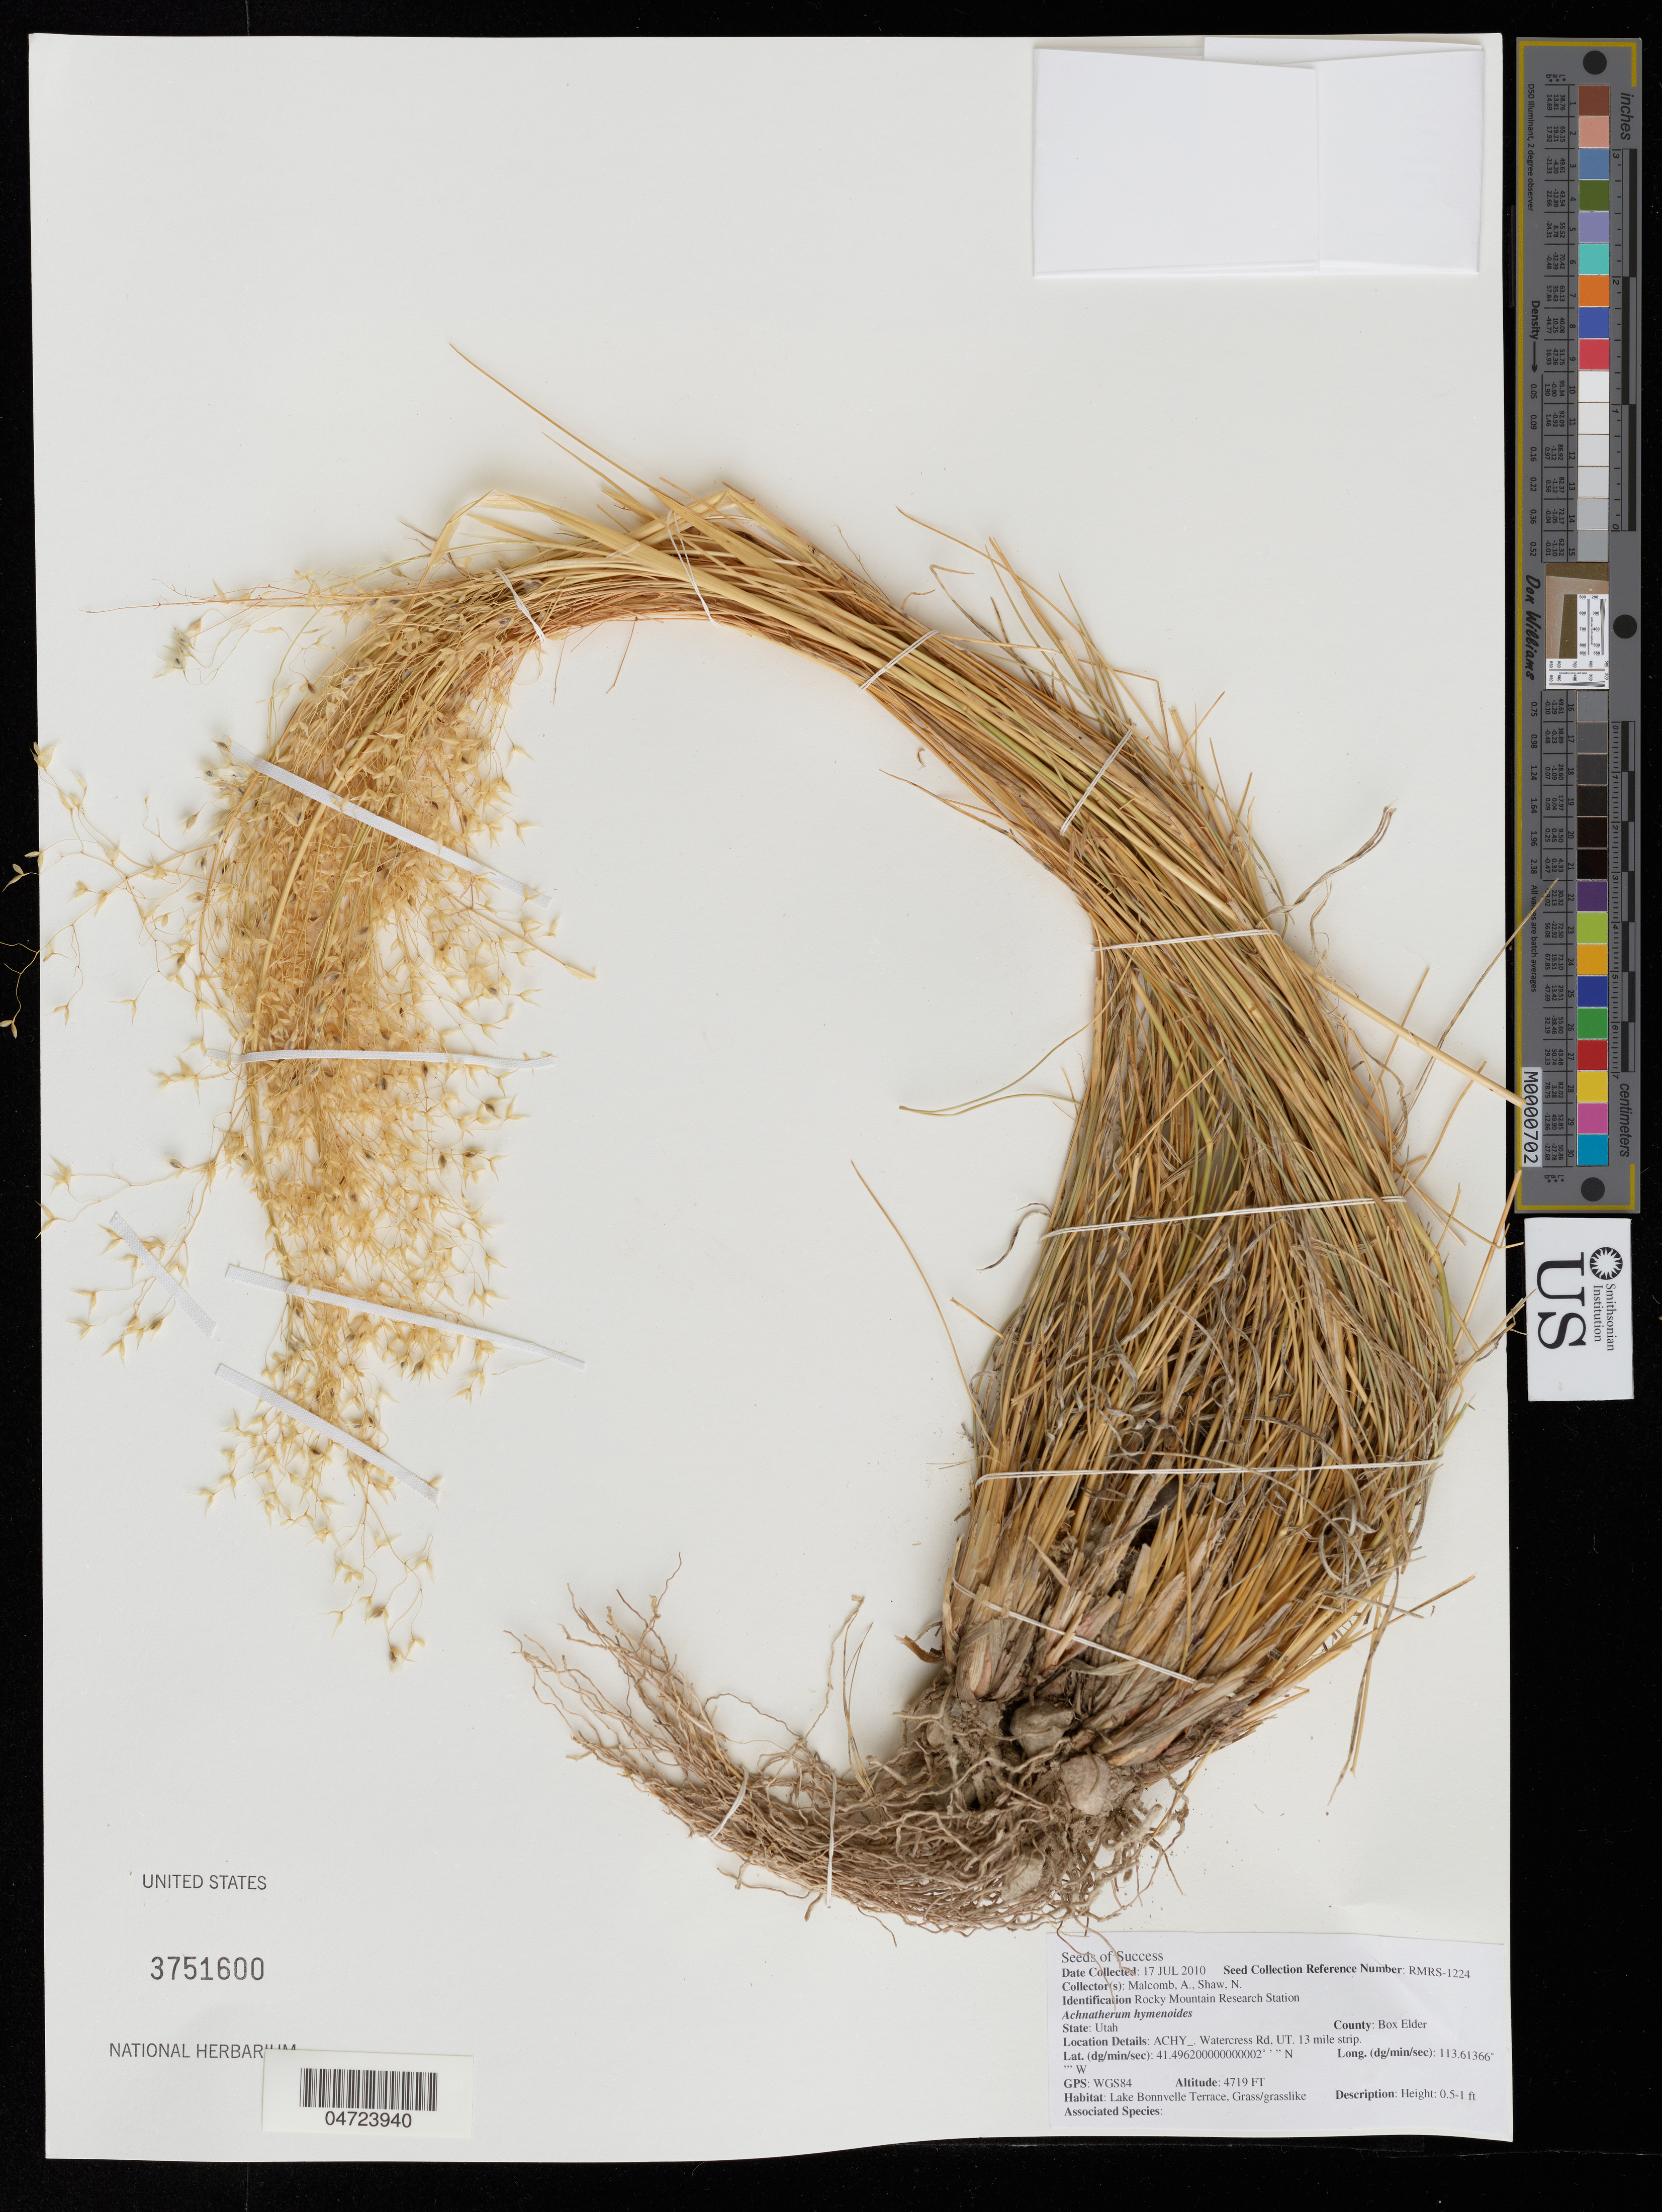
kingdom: Plantae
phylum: Tracheophyta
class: Liliopsida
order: Poales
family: Poaceae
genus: Achnatherum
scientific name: Achnatherum hymenoides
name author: (Roem. & Schult.) Barkworth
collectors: A. Malcomb & N. Shaw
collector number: RMRS-1224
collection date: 2010-07-17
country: United States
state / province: Utah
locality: Rocky Mountain Research Station. Lake Bonnvelle Terrace. GPS: WGS84.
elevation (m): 1438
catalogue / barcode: US 3751600